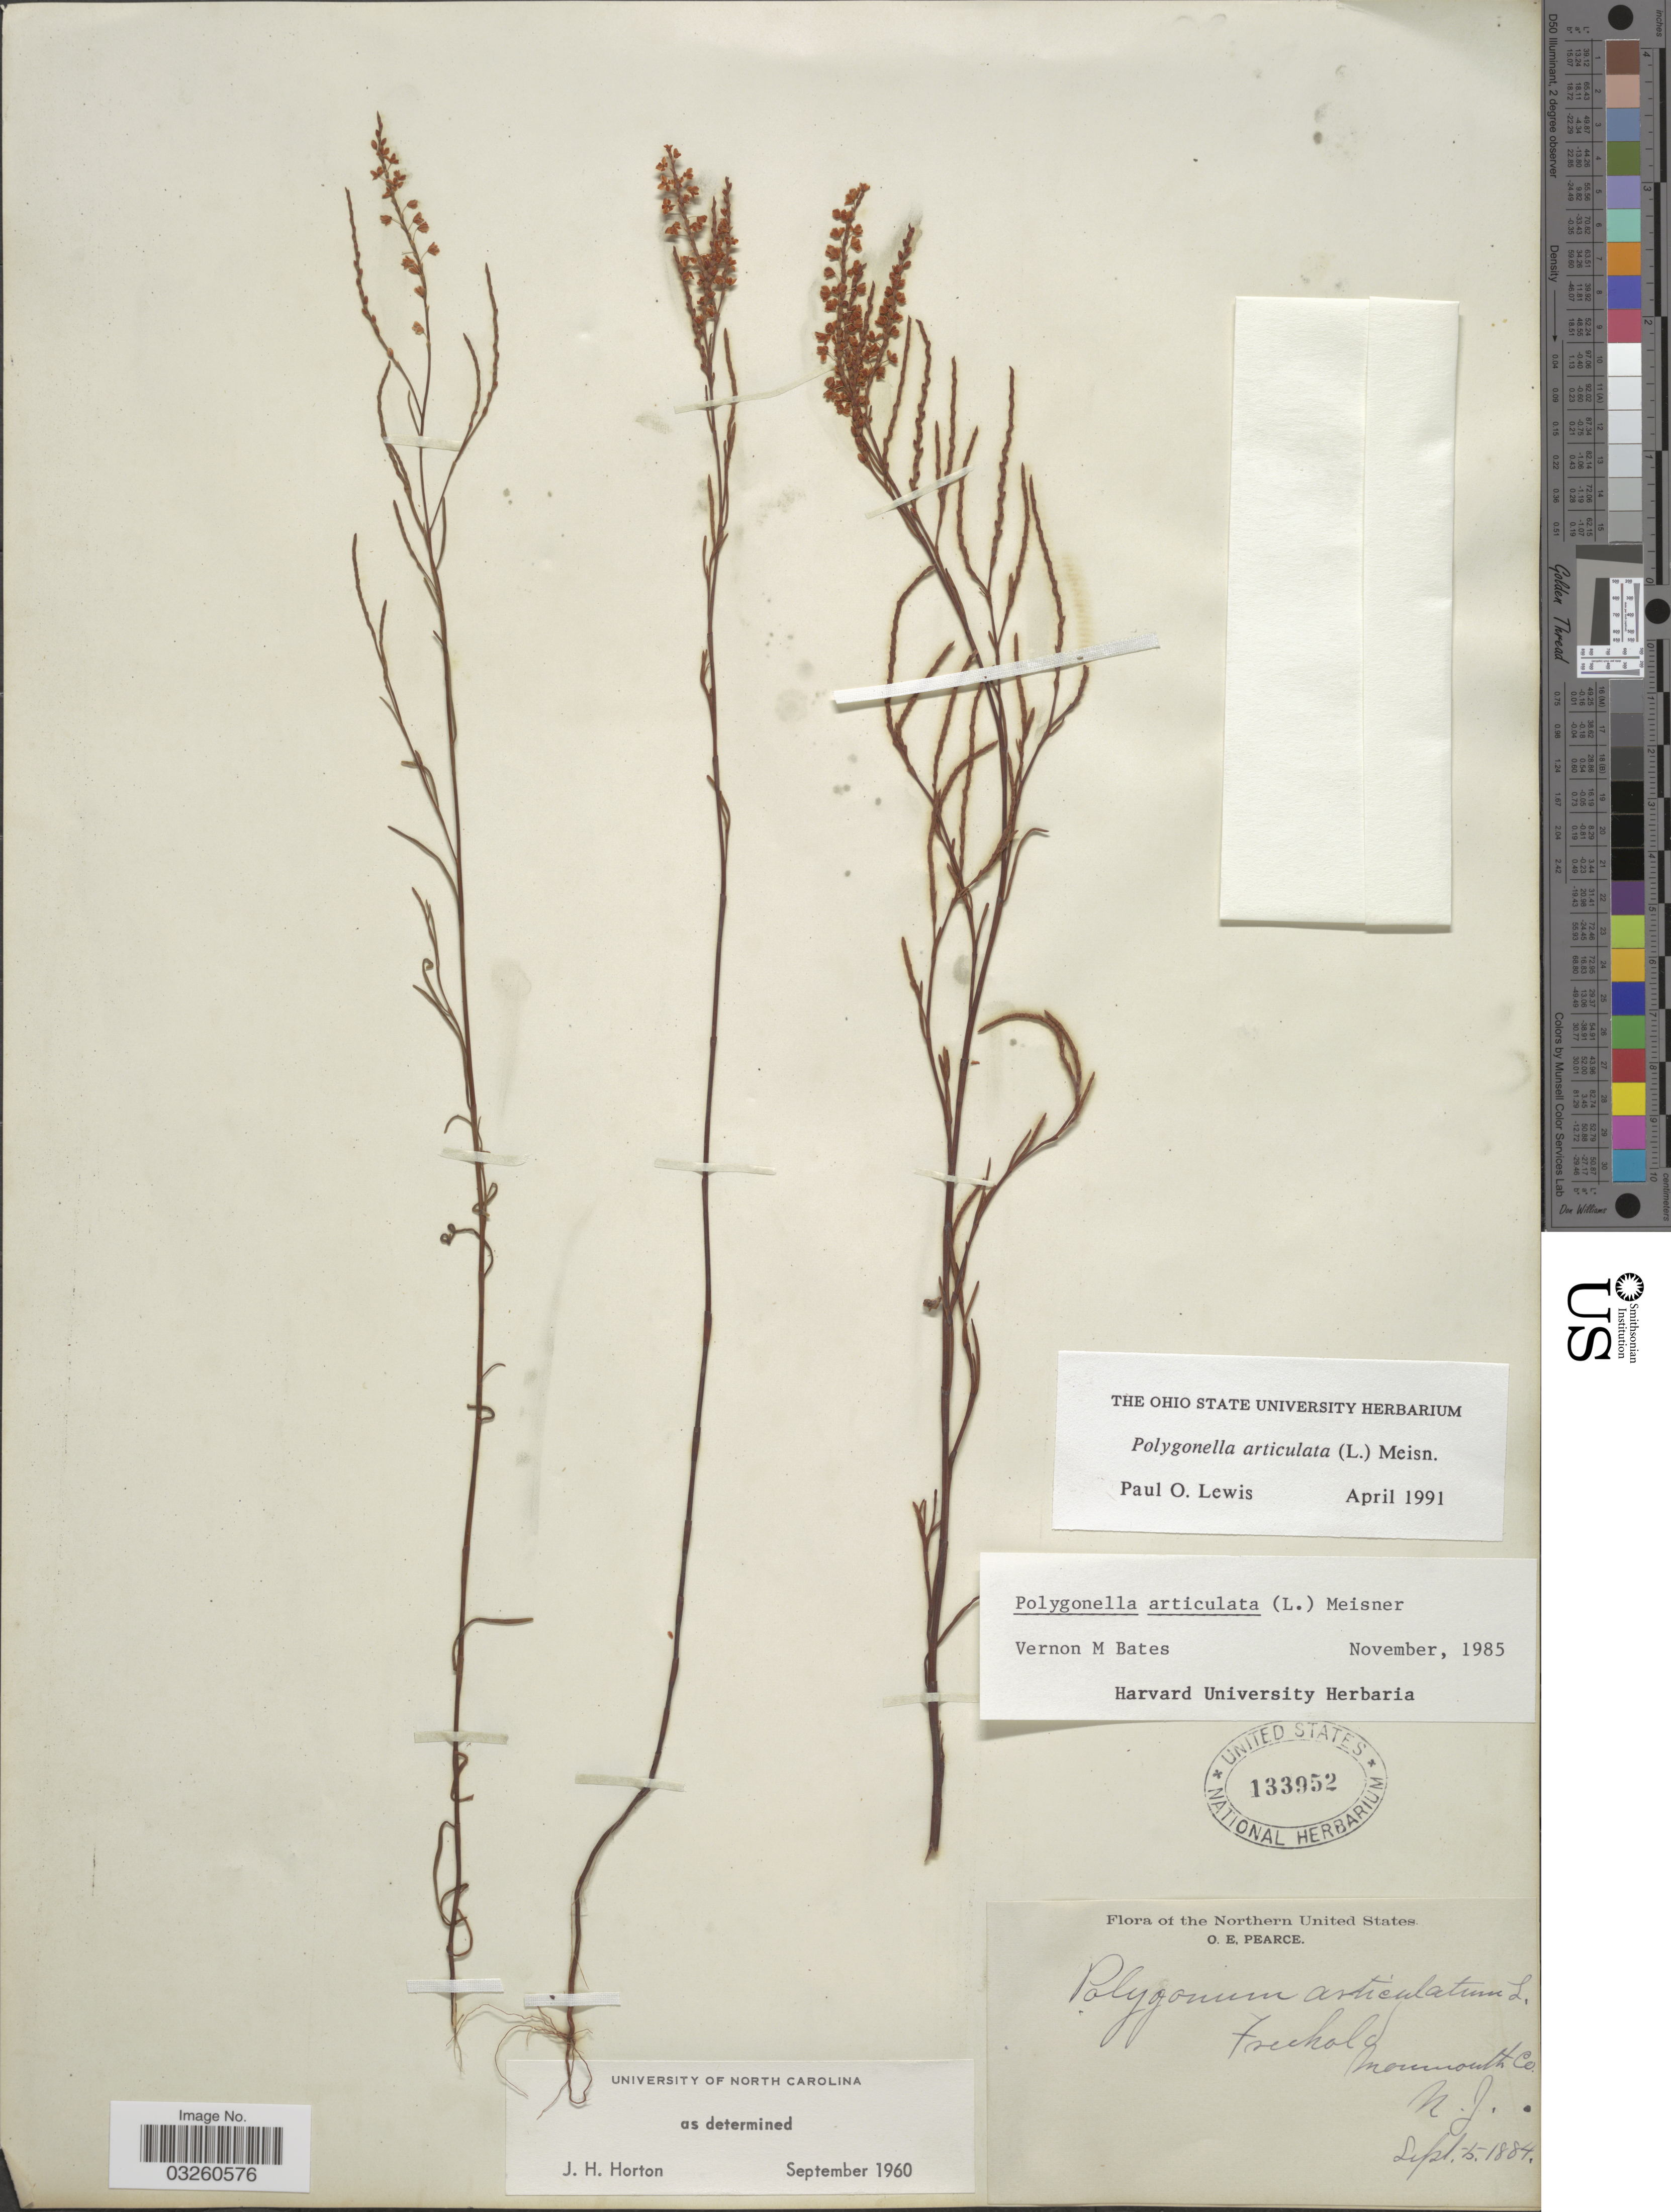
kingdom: Plantae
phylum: Tracheophyta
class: Magnoliopsida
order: Caryophyllales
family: Polygonaceae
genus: Polygonella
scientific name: Polygonella articulata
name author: (L.) Meisn.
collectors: O. E. Pearce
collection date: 1884-09-05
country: United States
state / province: New Jersey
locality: Northern United States. Freehold. Mourmouth Co.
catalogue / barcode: US 133952